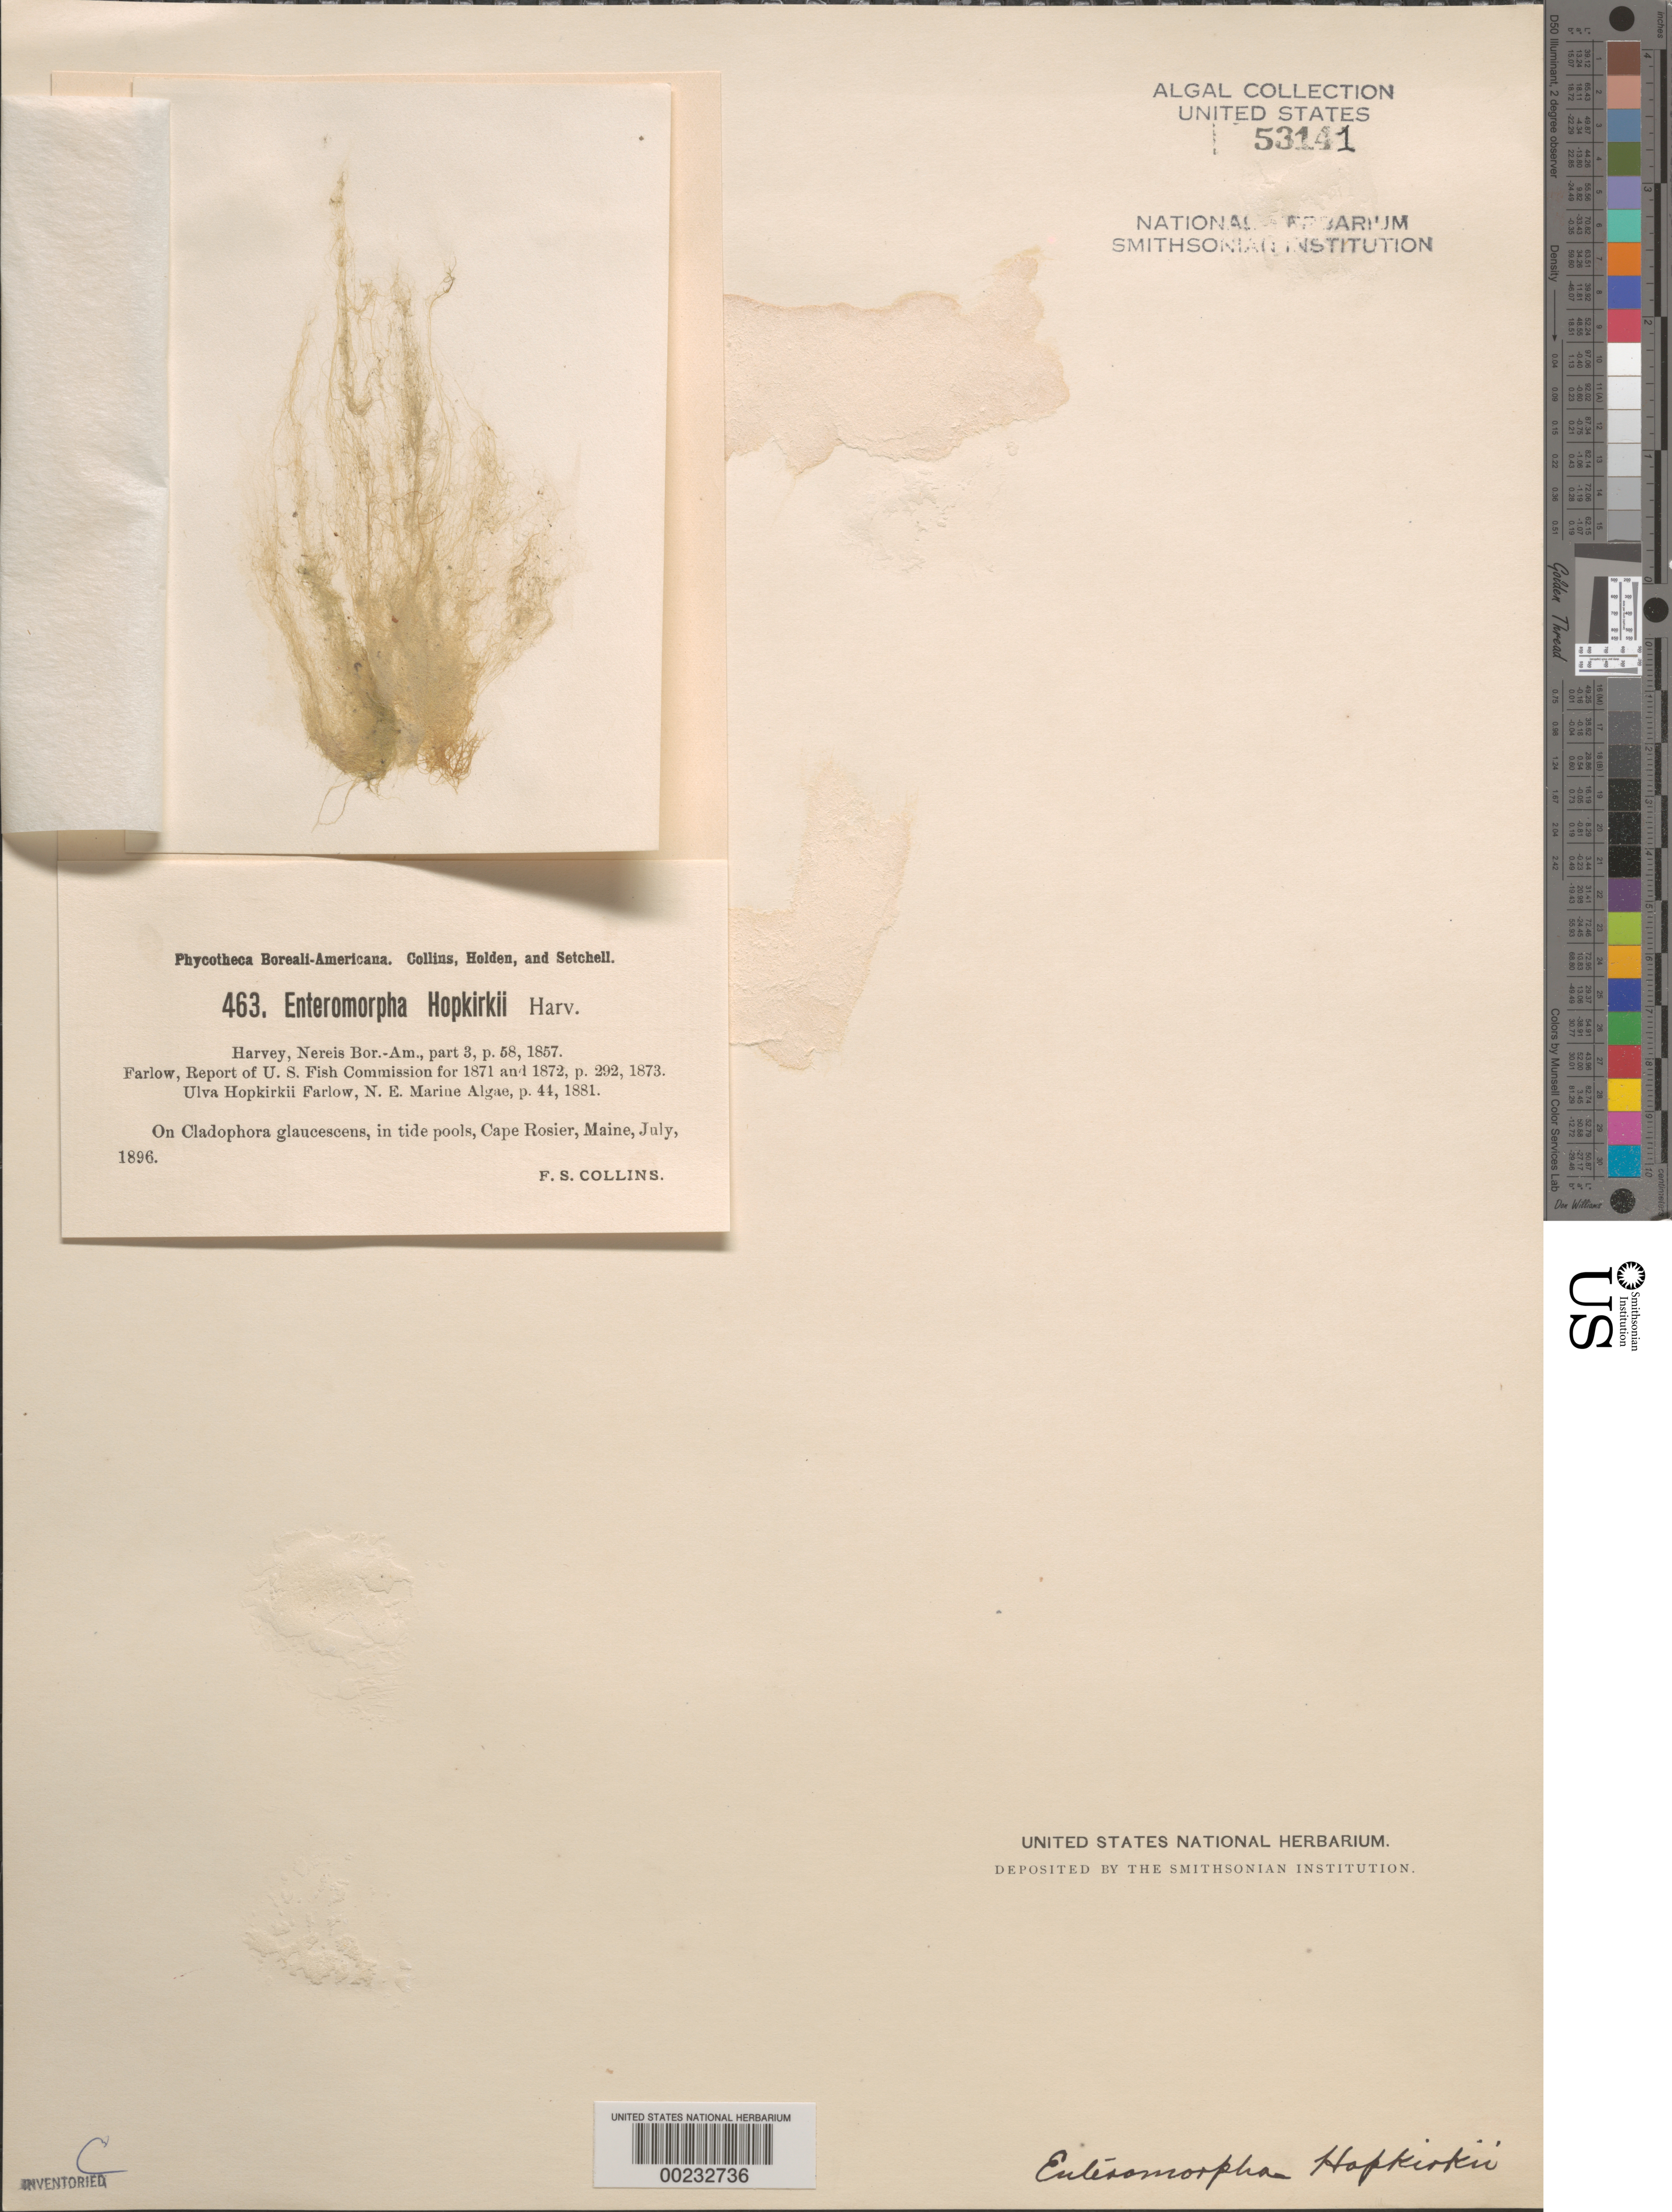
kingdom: Plantae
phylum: Chlorophyta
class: Ulvophyceae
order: Ulvales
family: Ulvaceae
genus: Ulva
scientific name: Ulva paradoxa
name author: C. Agardh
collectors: F. Collins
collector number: PB-A 463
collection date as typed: Jul 1896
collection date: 1896-07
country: United States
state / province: Maine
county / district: Hancock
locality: Cape Rosier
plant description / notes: Collins, Holden & Setchell, Phycotheca Boreali-Americana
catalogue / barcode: US 53141